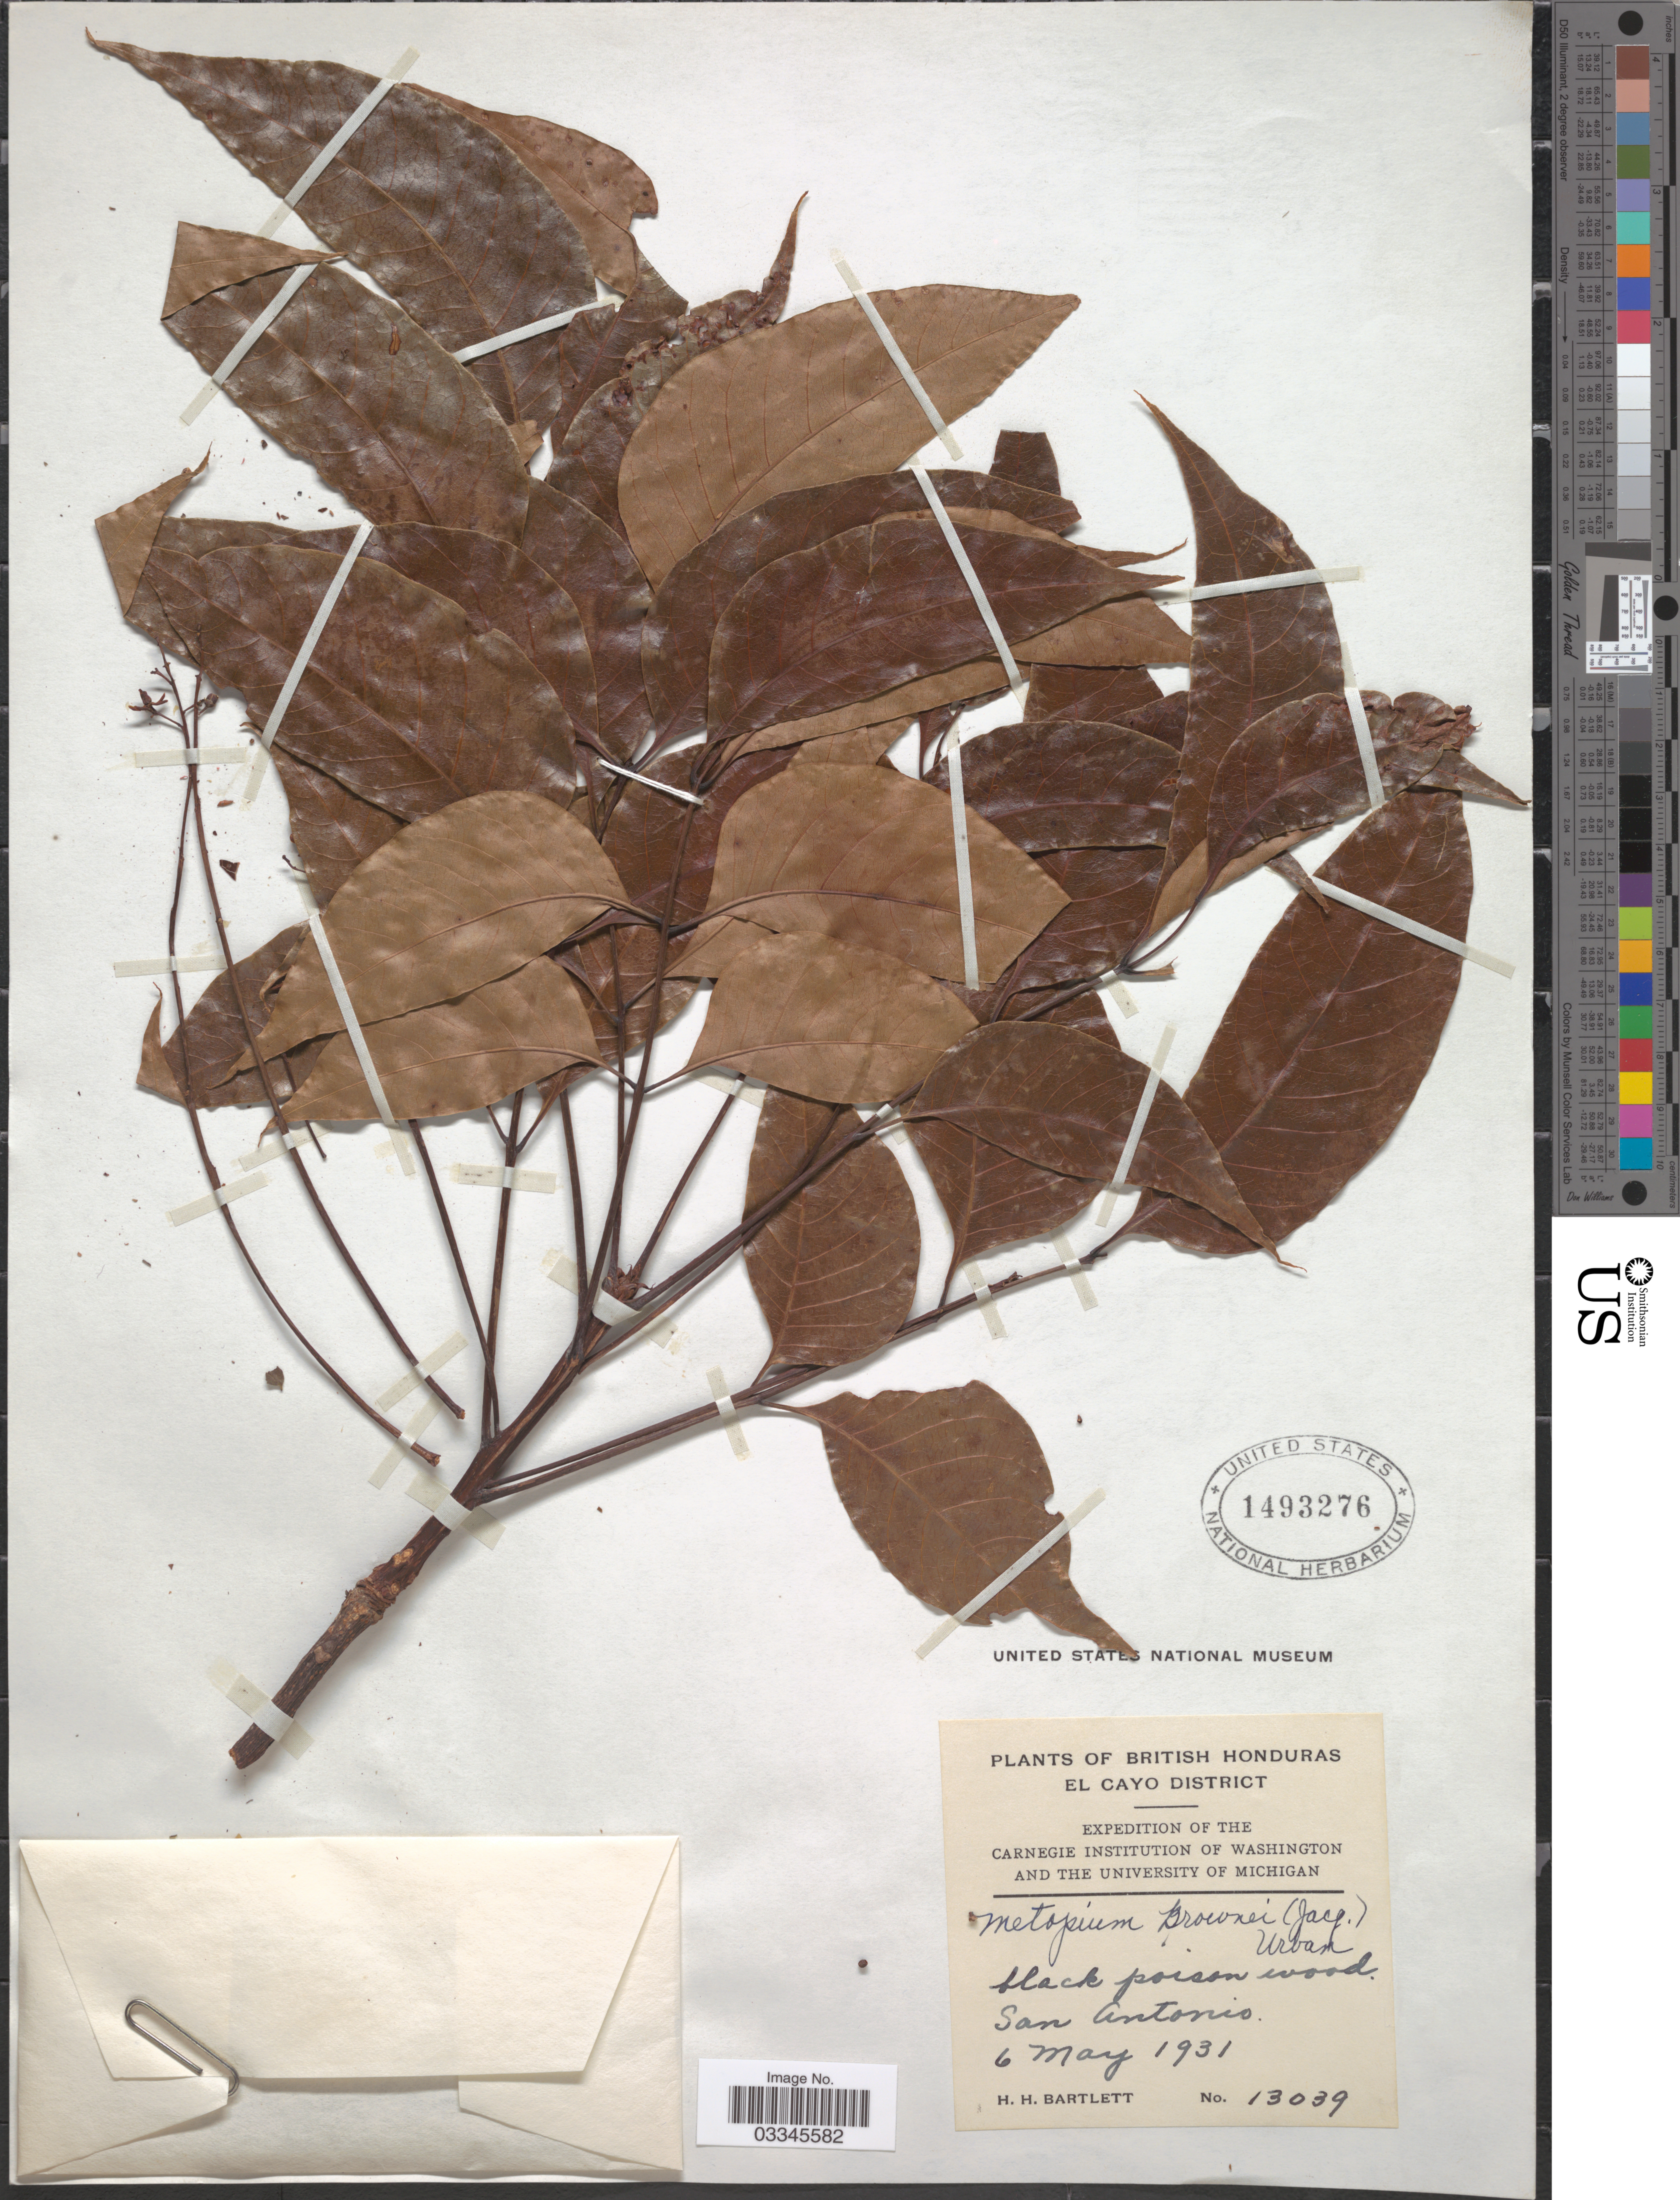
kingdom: Plantae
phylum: Tracheophyta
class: Magnoliopsida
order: Sapindales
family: Meliaceae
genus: Swietenia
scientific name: Swietenia sp.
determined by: Londoño-Echeverri, Y.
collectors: H. H. Bartlett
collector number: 13039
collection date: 1931-05-06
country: Belize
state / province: Cayo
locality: British Honduras. El Cayo District. San Antonio.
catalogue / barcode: US 1493276